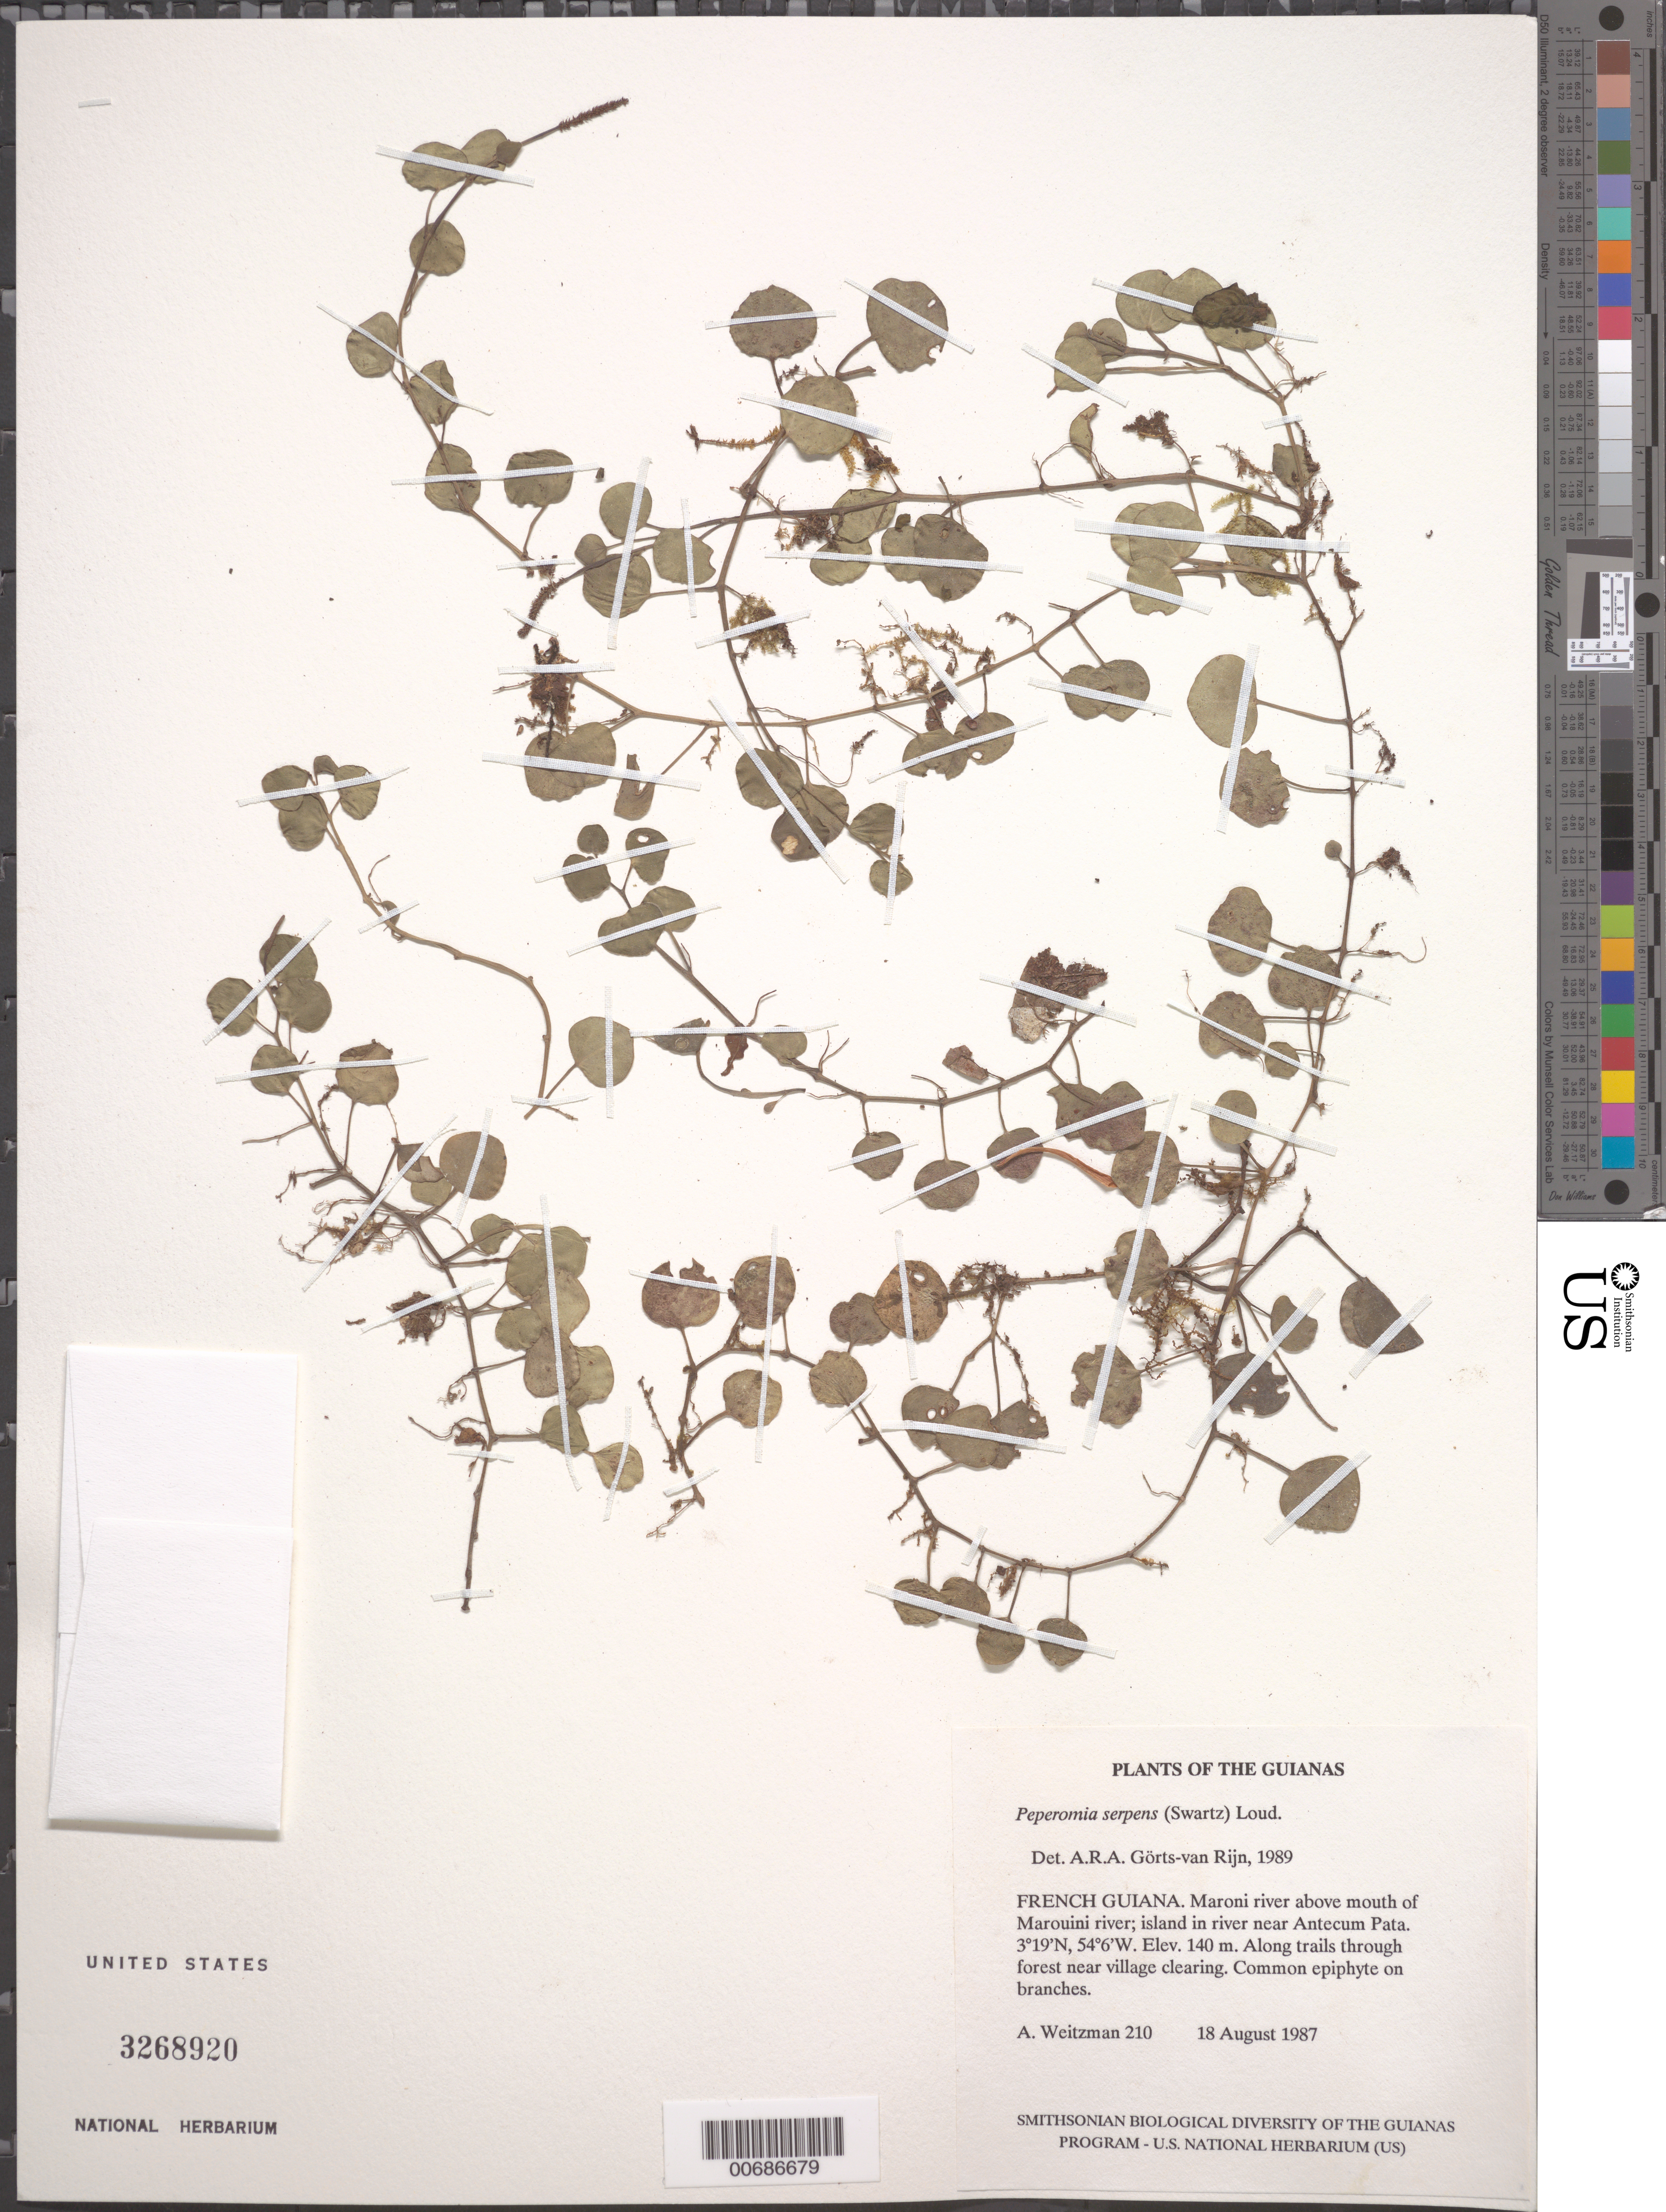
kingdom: Plantae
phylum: Tracheophyta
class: Magnoliopsida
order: Piperales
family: Piperaceae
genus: Peperomia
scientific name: Peperomia serpens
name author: (Sw.) Loudon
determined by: Görts-van Rijn, A. R. A.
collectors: A. L. Weitzman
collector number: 210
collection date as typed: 18 August 1987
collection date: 1987-08-18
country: French Guiana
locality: Maroni river, above mouth of Marouini river; island in river near Antecum Pata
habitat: Along trails through forest near village clearing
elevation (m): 140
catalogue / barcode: US 3268920